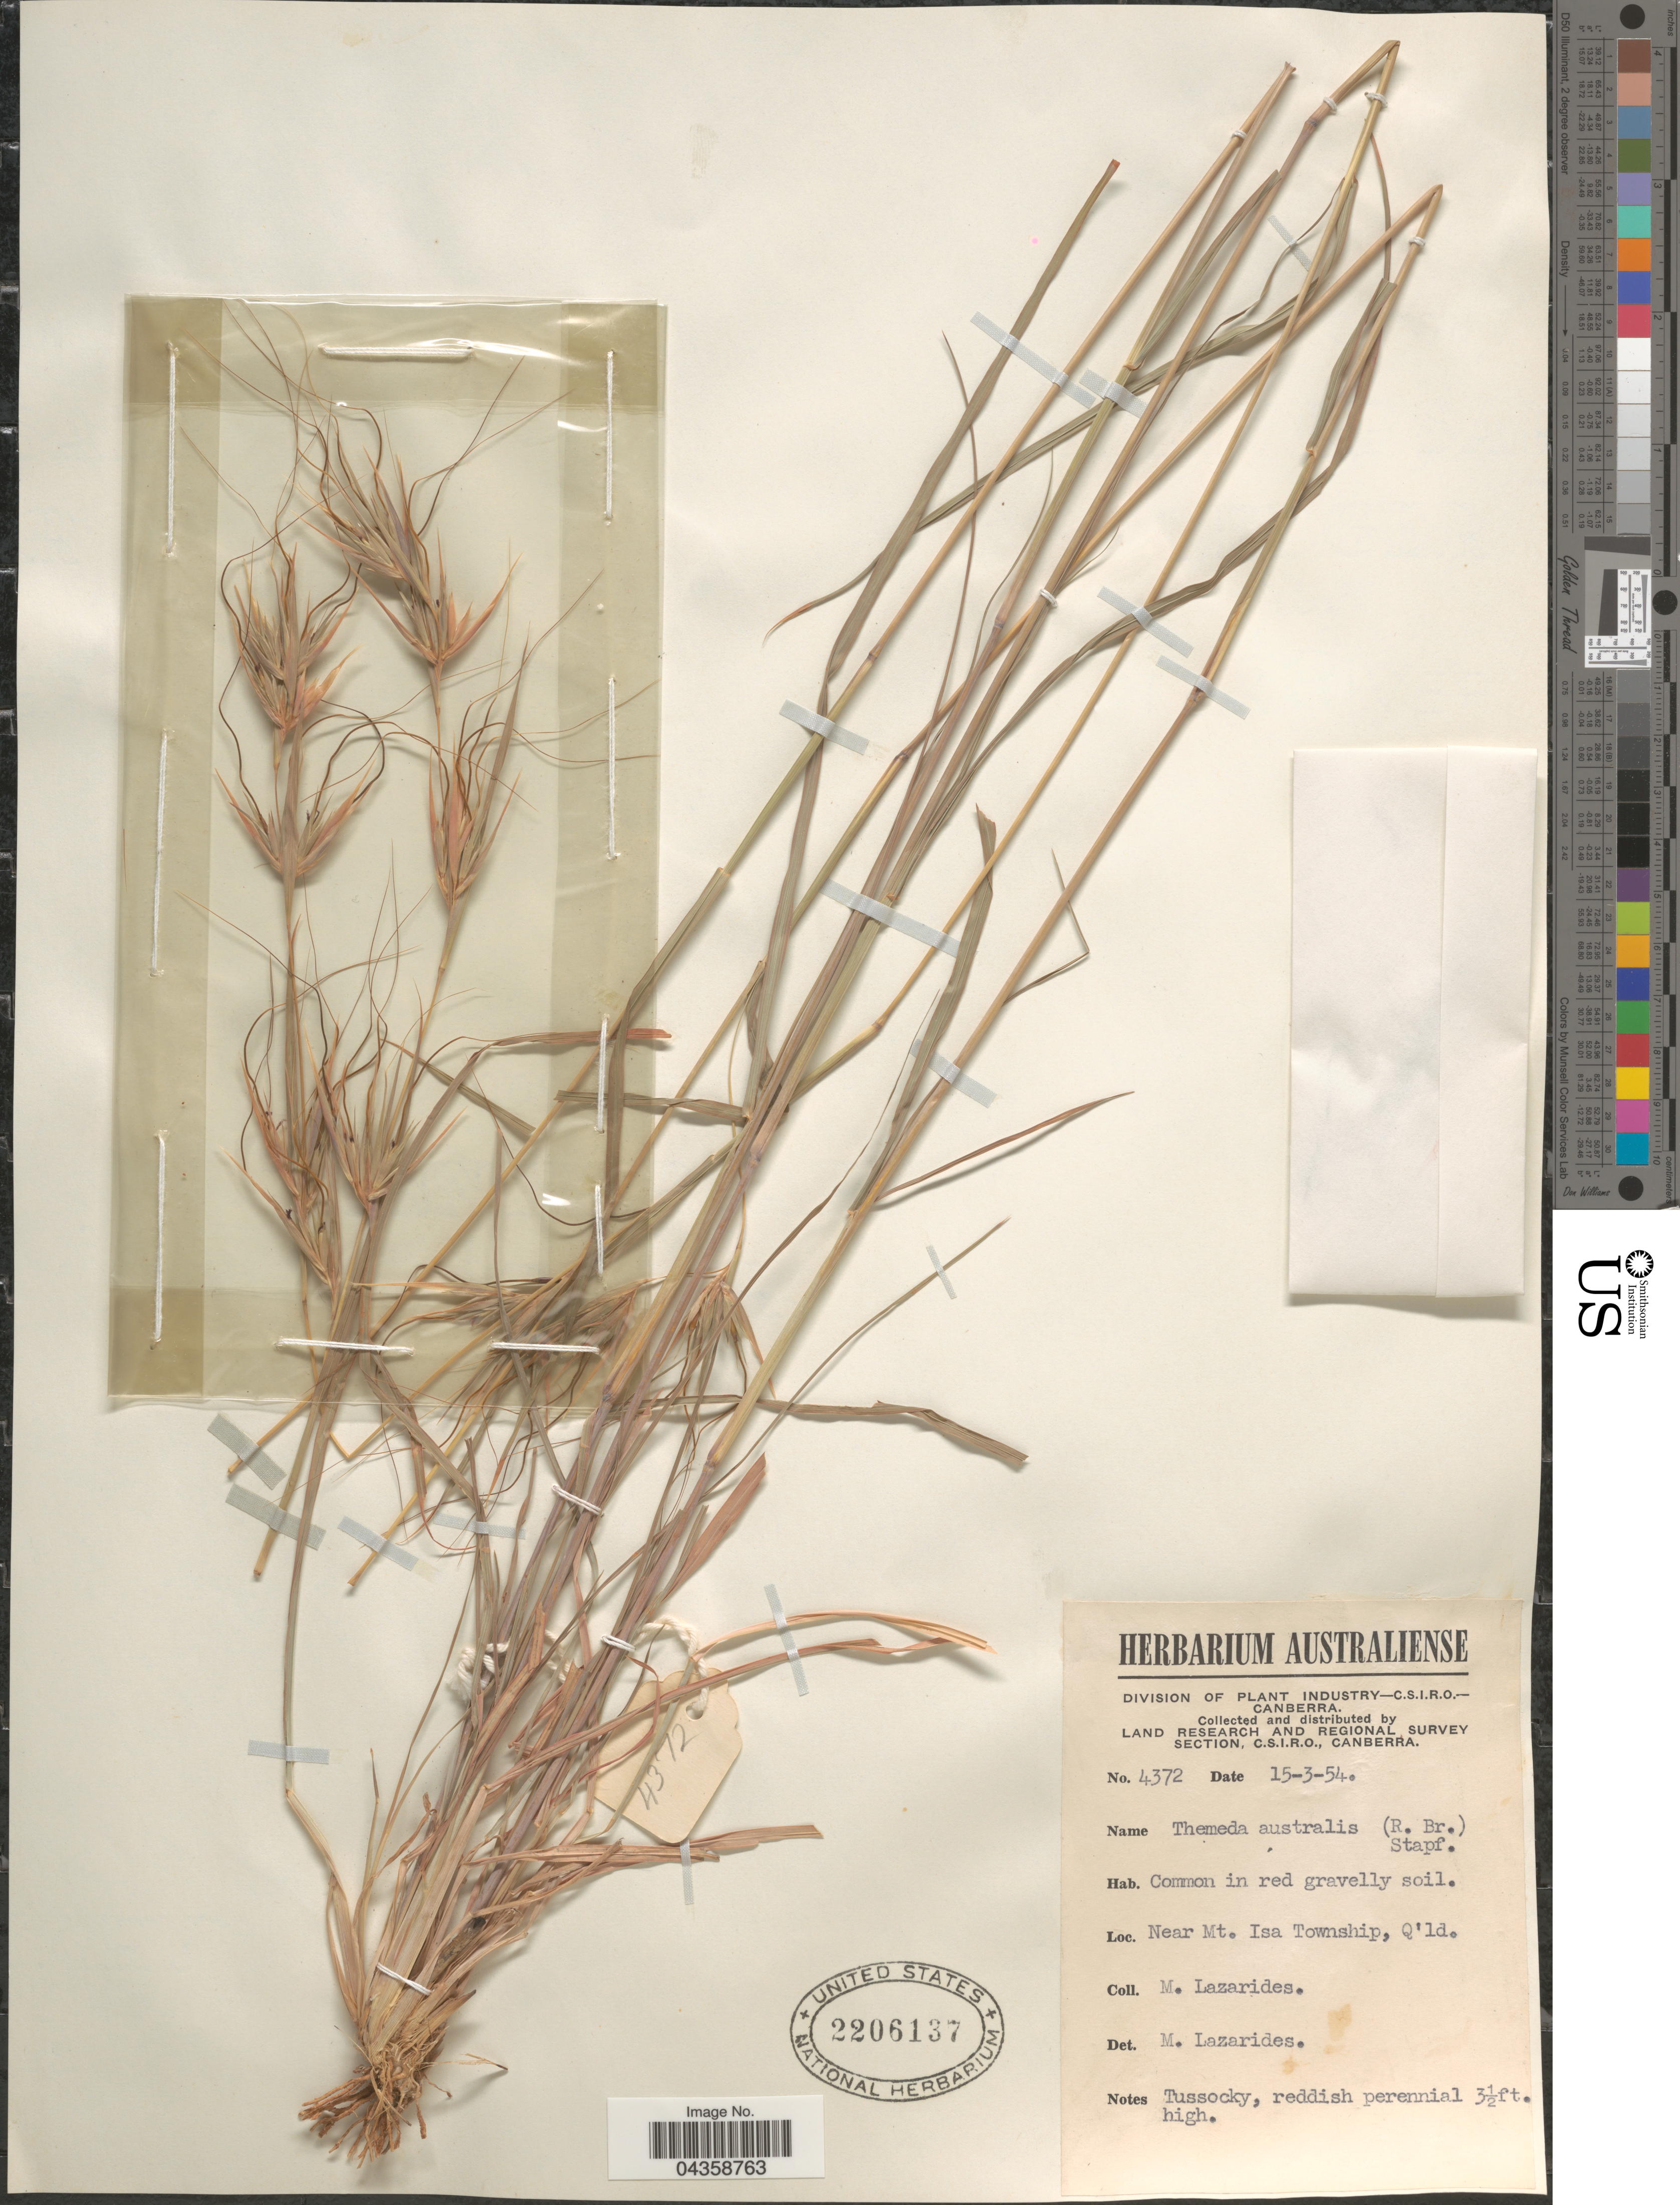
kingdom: Plantae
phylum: Tracheophyta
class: Liliopsida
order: Poales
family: Poaceae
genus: Themeda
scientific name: Themeda triandra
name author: Forssk.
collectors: M. Lazarides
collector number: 4372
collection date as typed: Transcribed d/m/y: 15/3/54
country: Australia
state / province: Queensland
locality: Land Research and Regional Survey Section. Near Mt. Isa Township.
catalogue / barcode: US 2206137